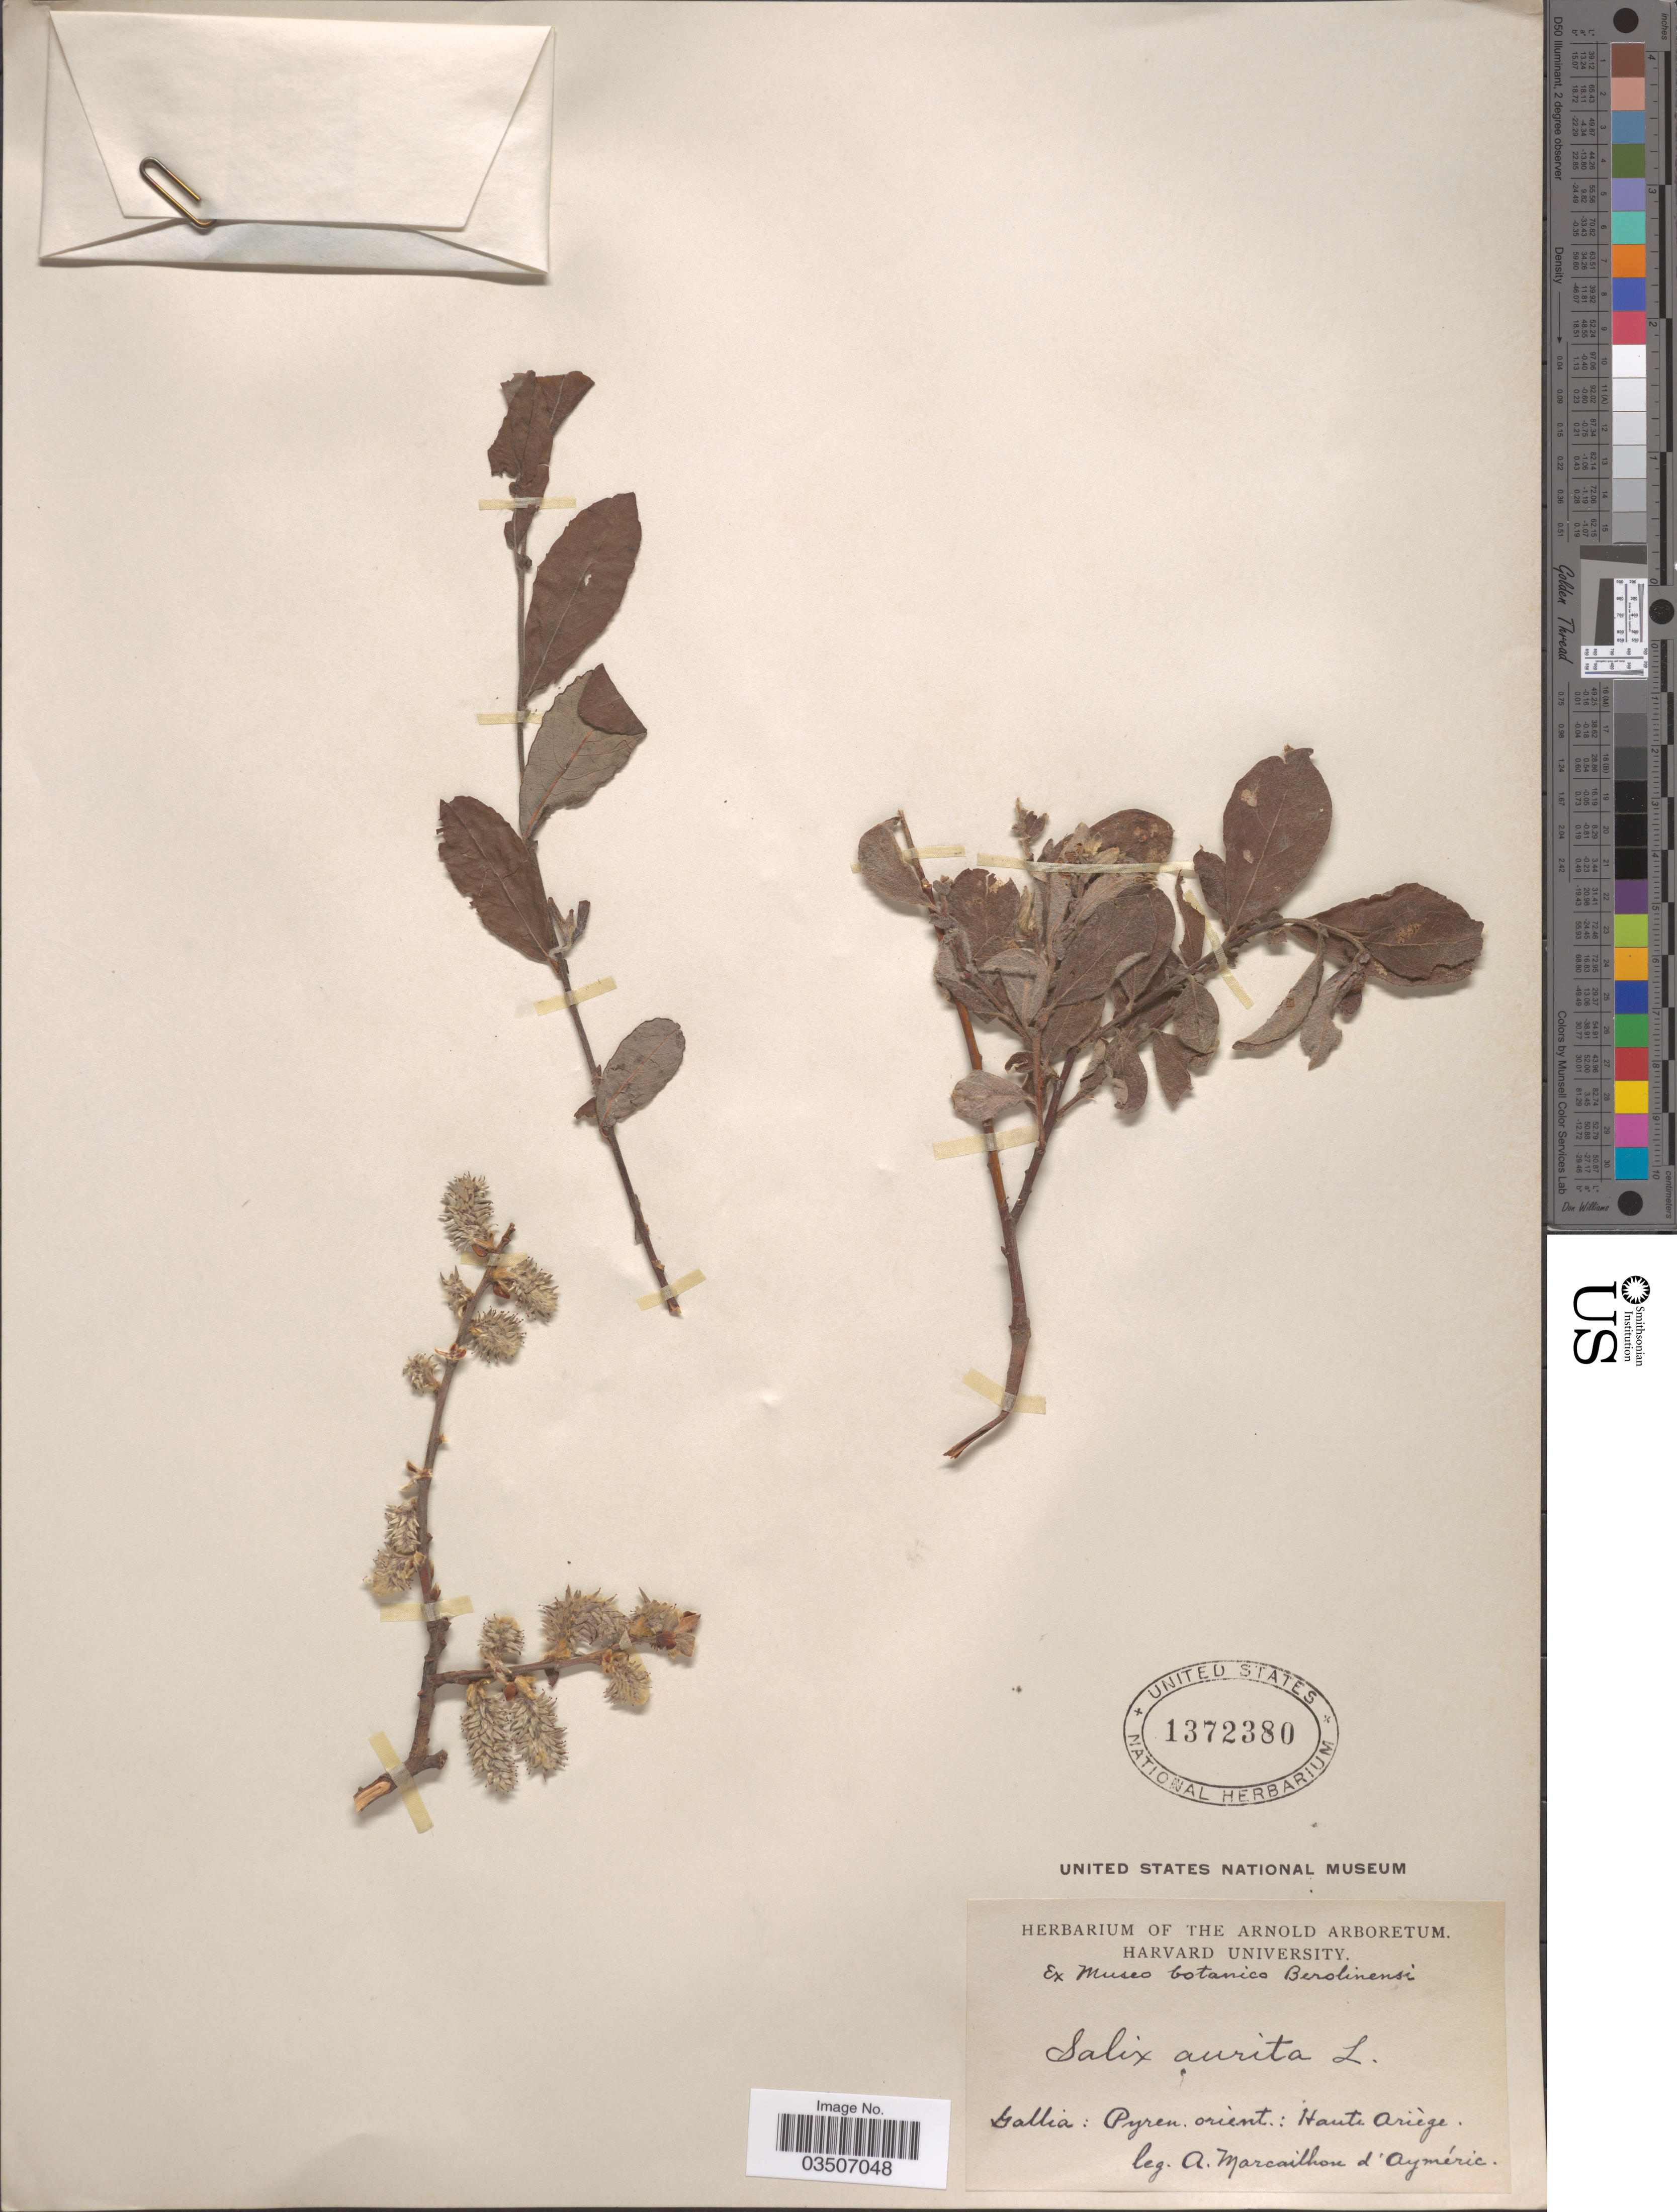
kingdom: Plantae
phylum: Tracheophyta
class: Magnoliopsida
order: Malpighiales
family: Salicaceae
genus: Salix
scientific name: Salix aurita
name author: L.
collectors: A.L.M. Marcailhou d' Aymeric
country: France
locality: Gallia: Pyren. orient.: Haute Oriège.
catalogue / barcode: US 1372380